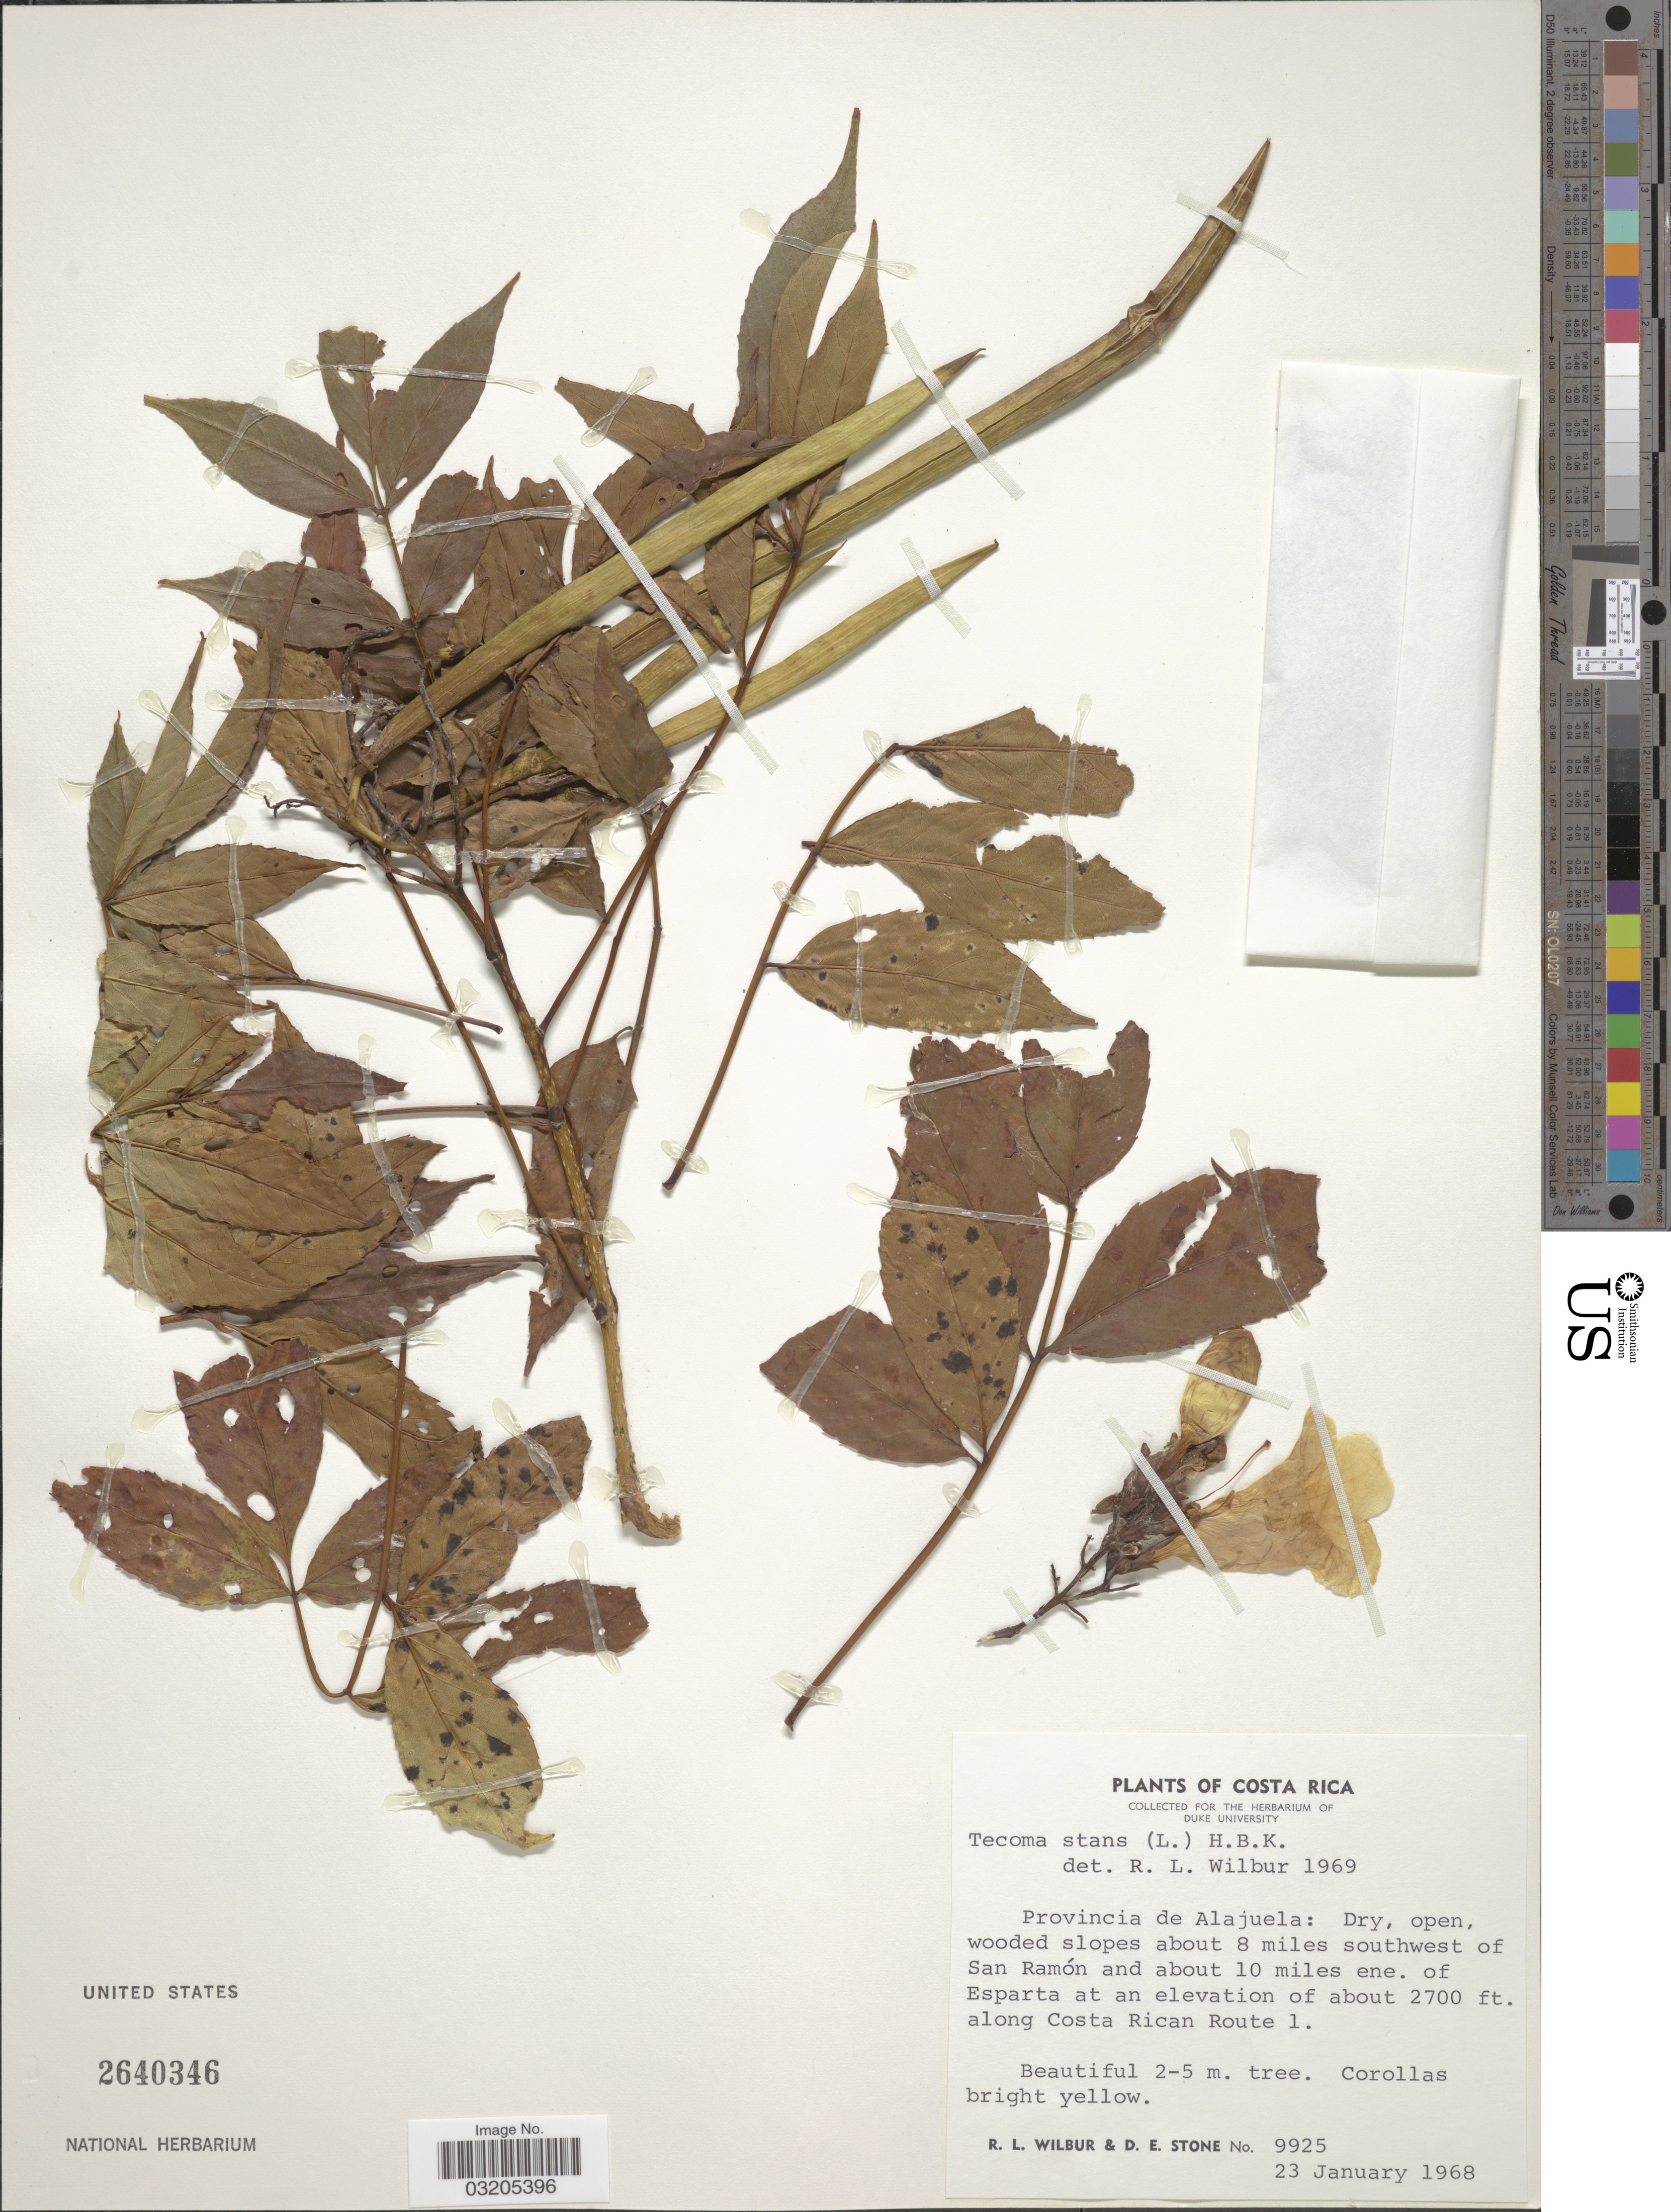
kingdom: Plantae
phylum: Tracheophyta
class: Magnoliopsida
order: Lamiales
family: Bignoniaceae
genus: Tecoma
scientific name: Tecoma stans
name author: (L.) Juss. ex Kunth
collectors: R. L. Wilbur & D. E. Stone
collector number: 9925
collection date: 1968-01-23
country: Costa Rica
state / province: Alajuela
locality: Wooded slopes about 8 miles southwest of San Ramón and about 10 miles ene. of Esparta, along Costa Rican Route 1.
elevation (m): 823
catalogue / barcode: US 2640346